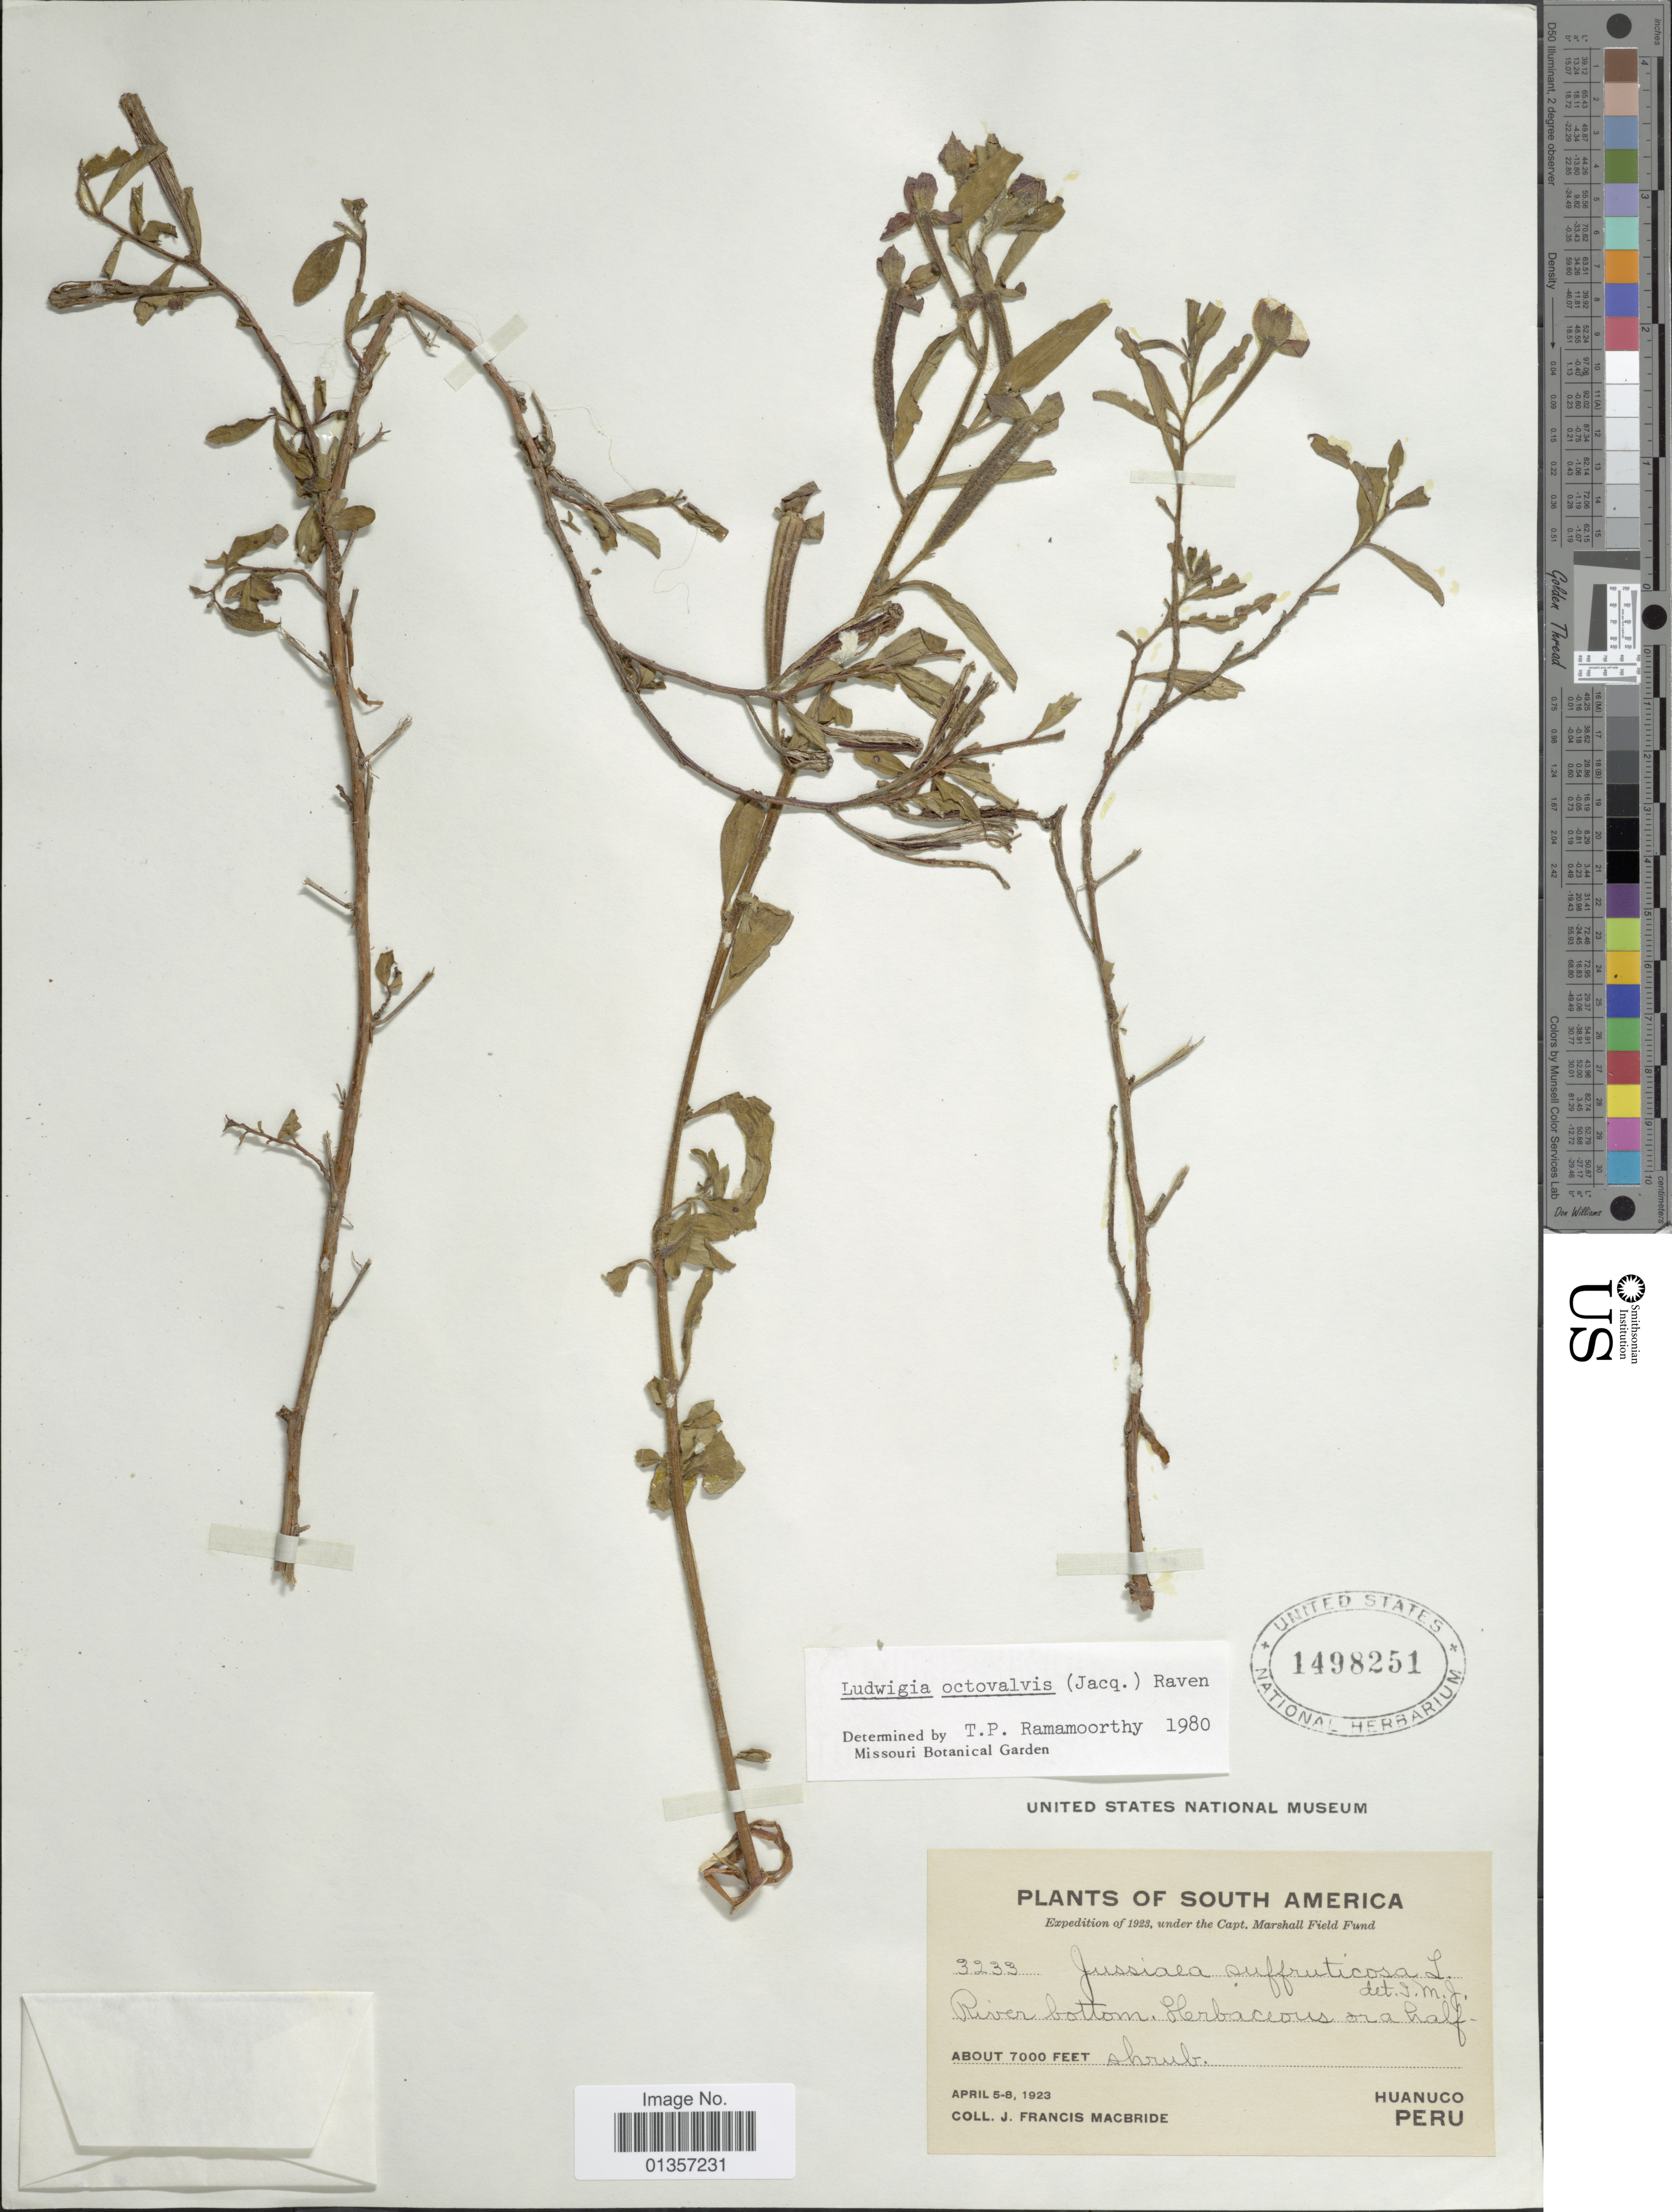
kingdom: Plantae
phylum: Tracheophyta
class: Magnoliopsida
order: Myrtales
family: Onagraceae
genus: Ludwigia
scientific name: Ludwigia octovalvis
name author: (Jacq.) P.H. Raven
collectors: J. F. Macbride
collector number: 3233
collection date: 1923-04-05/1923-04-08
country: Peru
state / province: Huánuco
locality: River bottom, Herbaceous or a half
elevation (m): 2134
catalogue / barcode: US 1498251